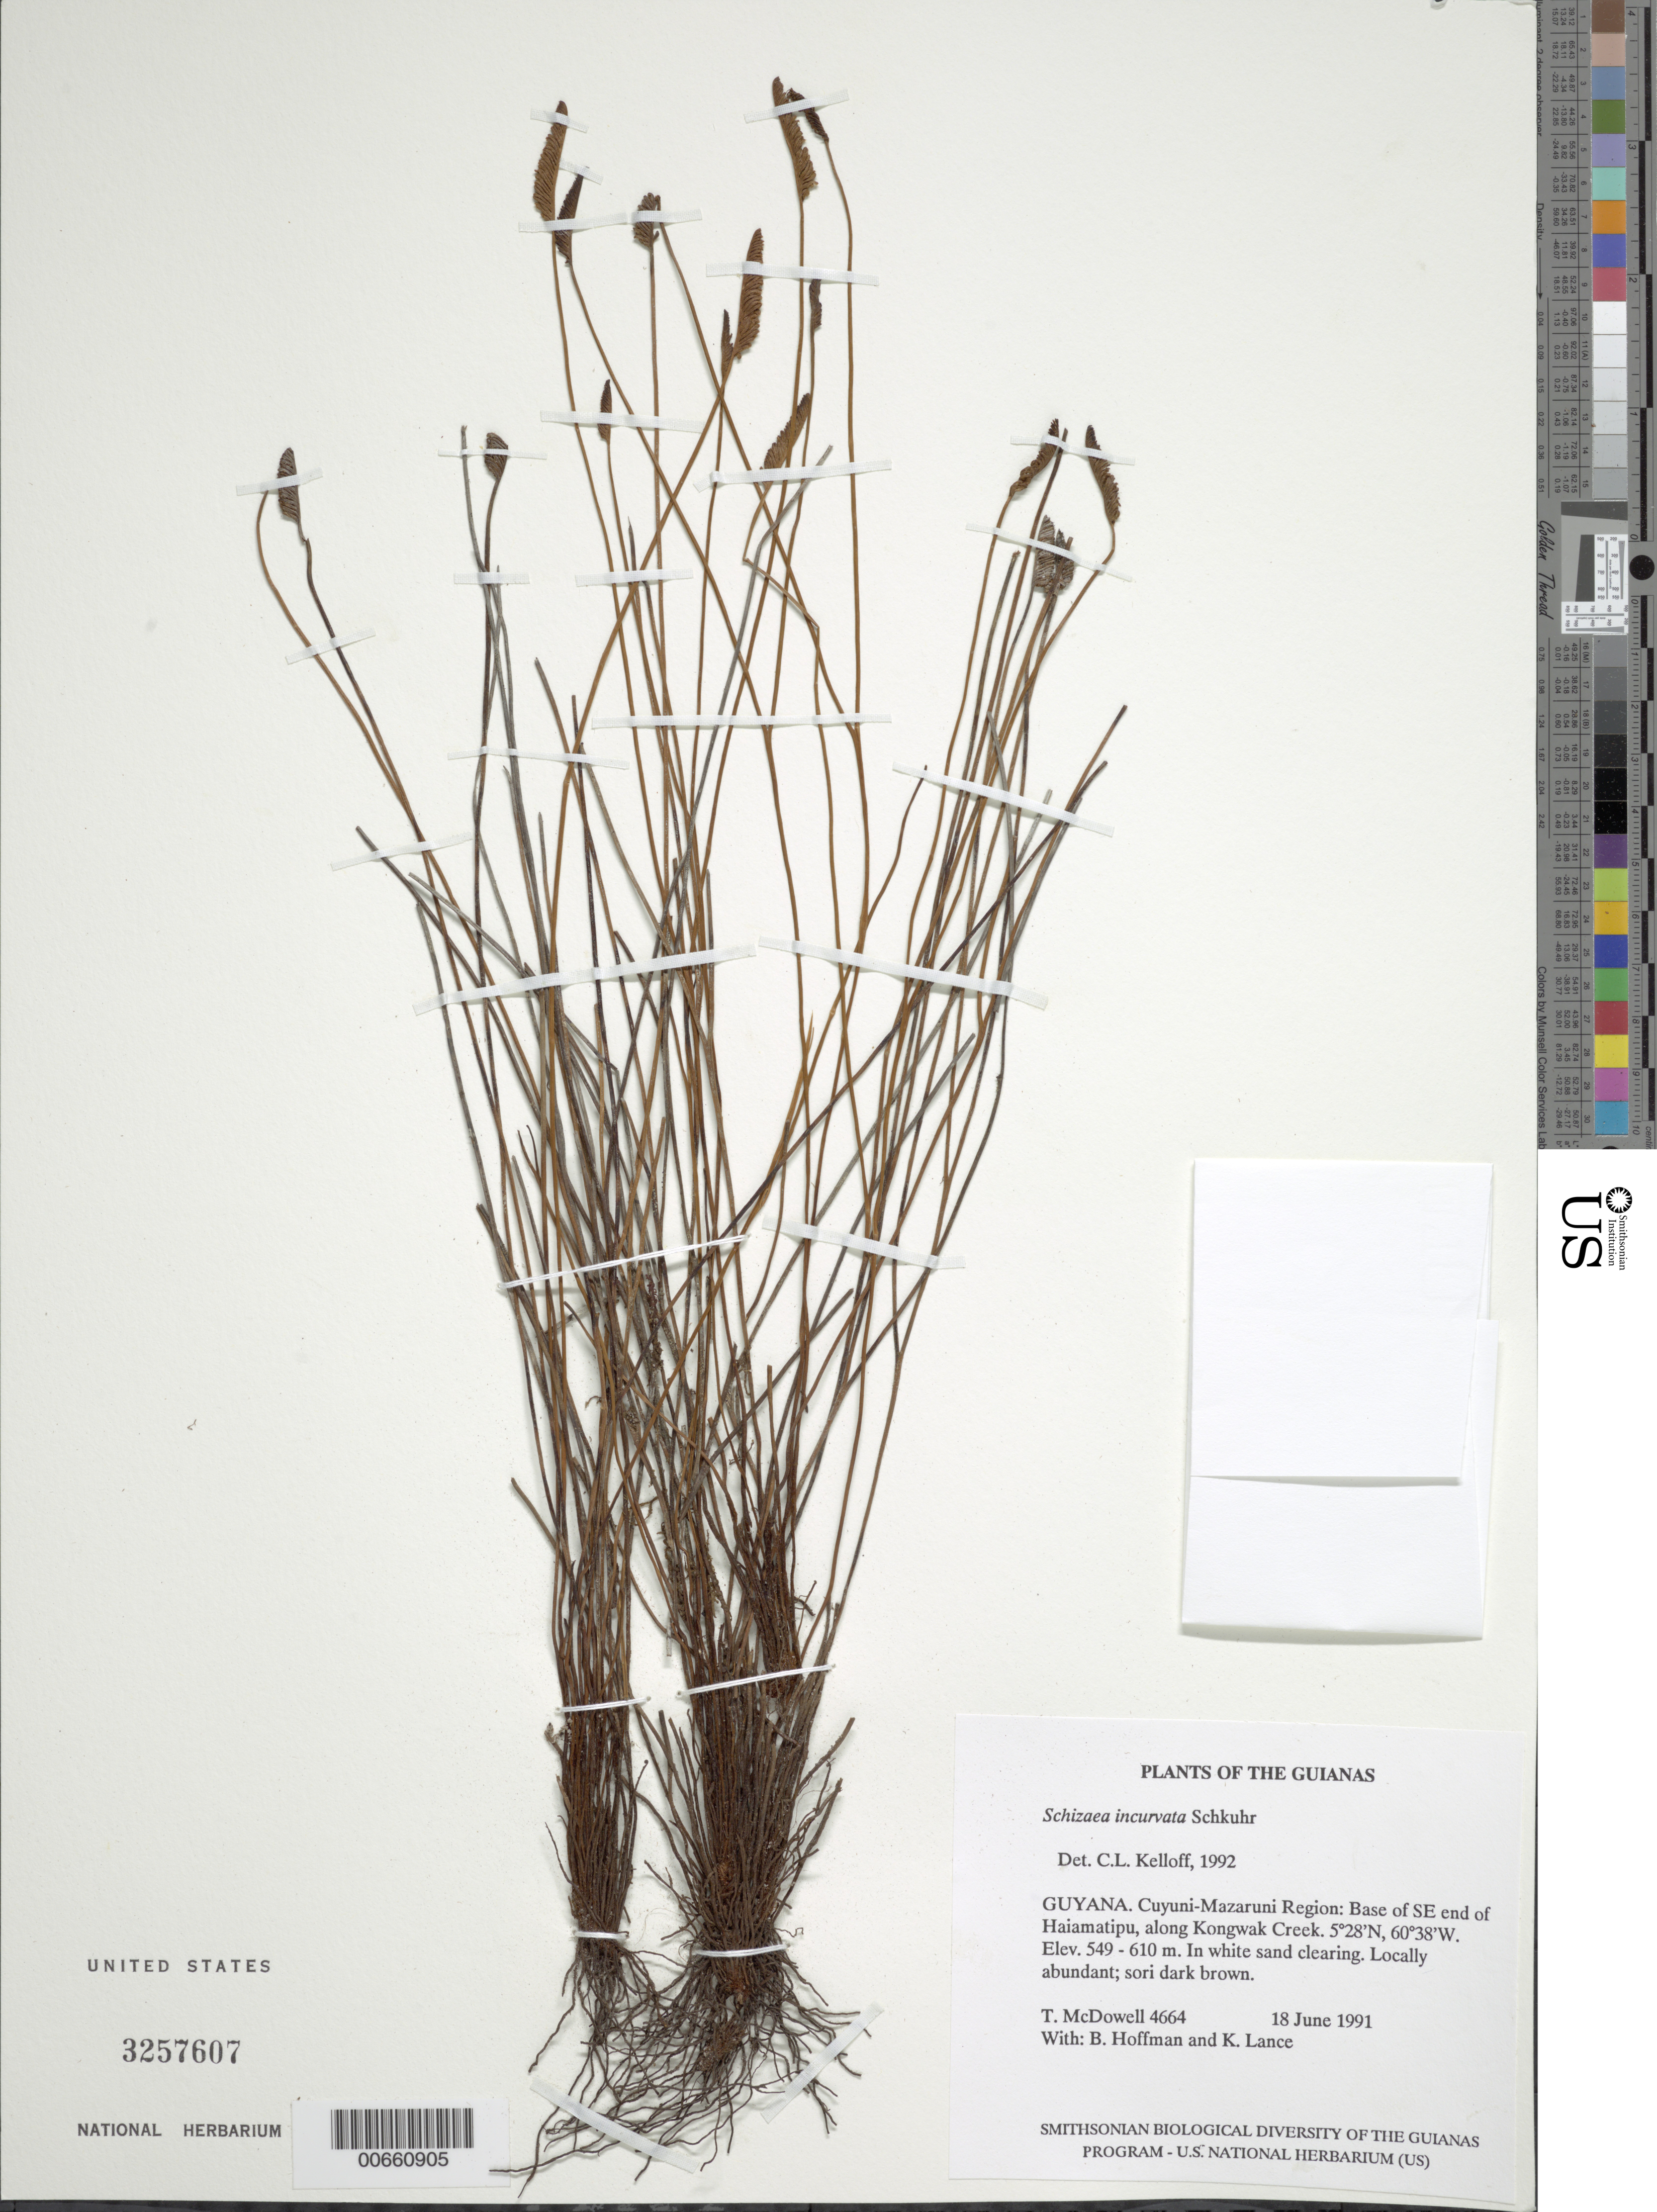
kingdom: Plantae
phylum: Tracheophyta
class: Polypodiopsida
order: Schizaeales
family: Schizaeaceae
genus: Schizaea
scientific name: Schizaea incurvata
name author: Schkuhr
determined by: Kelloff, Carol L., (US), Smithsonian Institution - National Museum of Natural History (UNITED STATES)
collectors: T. McDowell, B. Hoffman & K. Lance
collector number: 4664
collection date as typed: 18 June 1991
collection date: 1991-06-18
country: Guyana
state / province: Cuyuni-Mazaruni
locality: Base of SE end of Haiamatipu, along Kongwak Creek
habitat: In white sand clearing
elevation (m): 550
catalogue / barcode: US 3257607